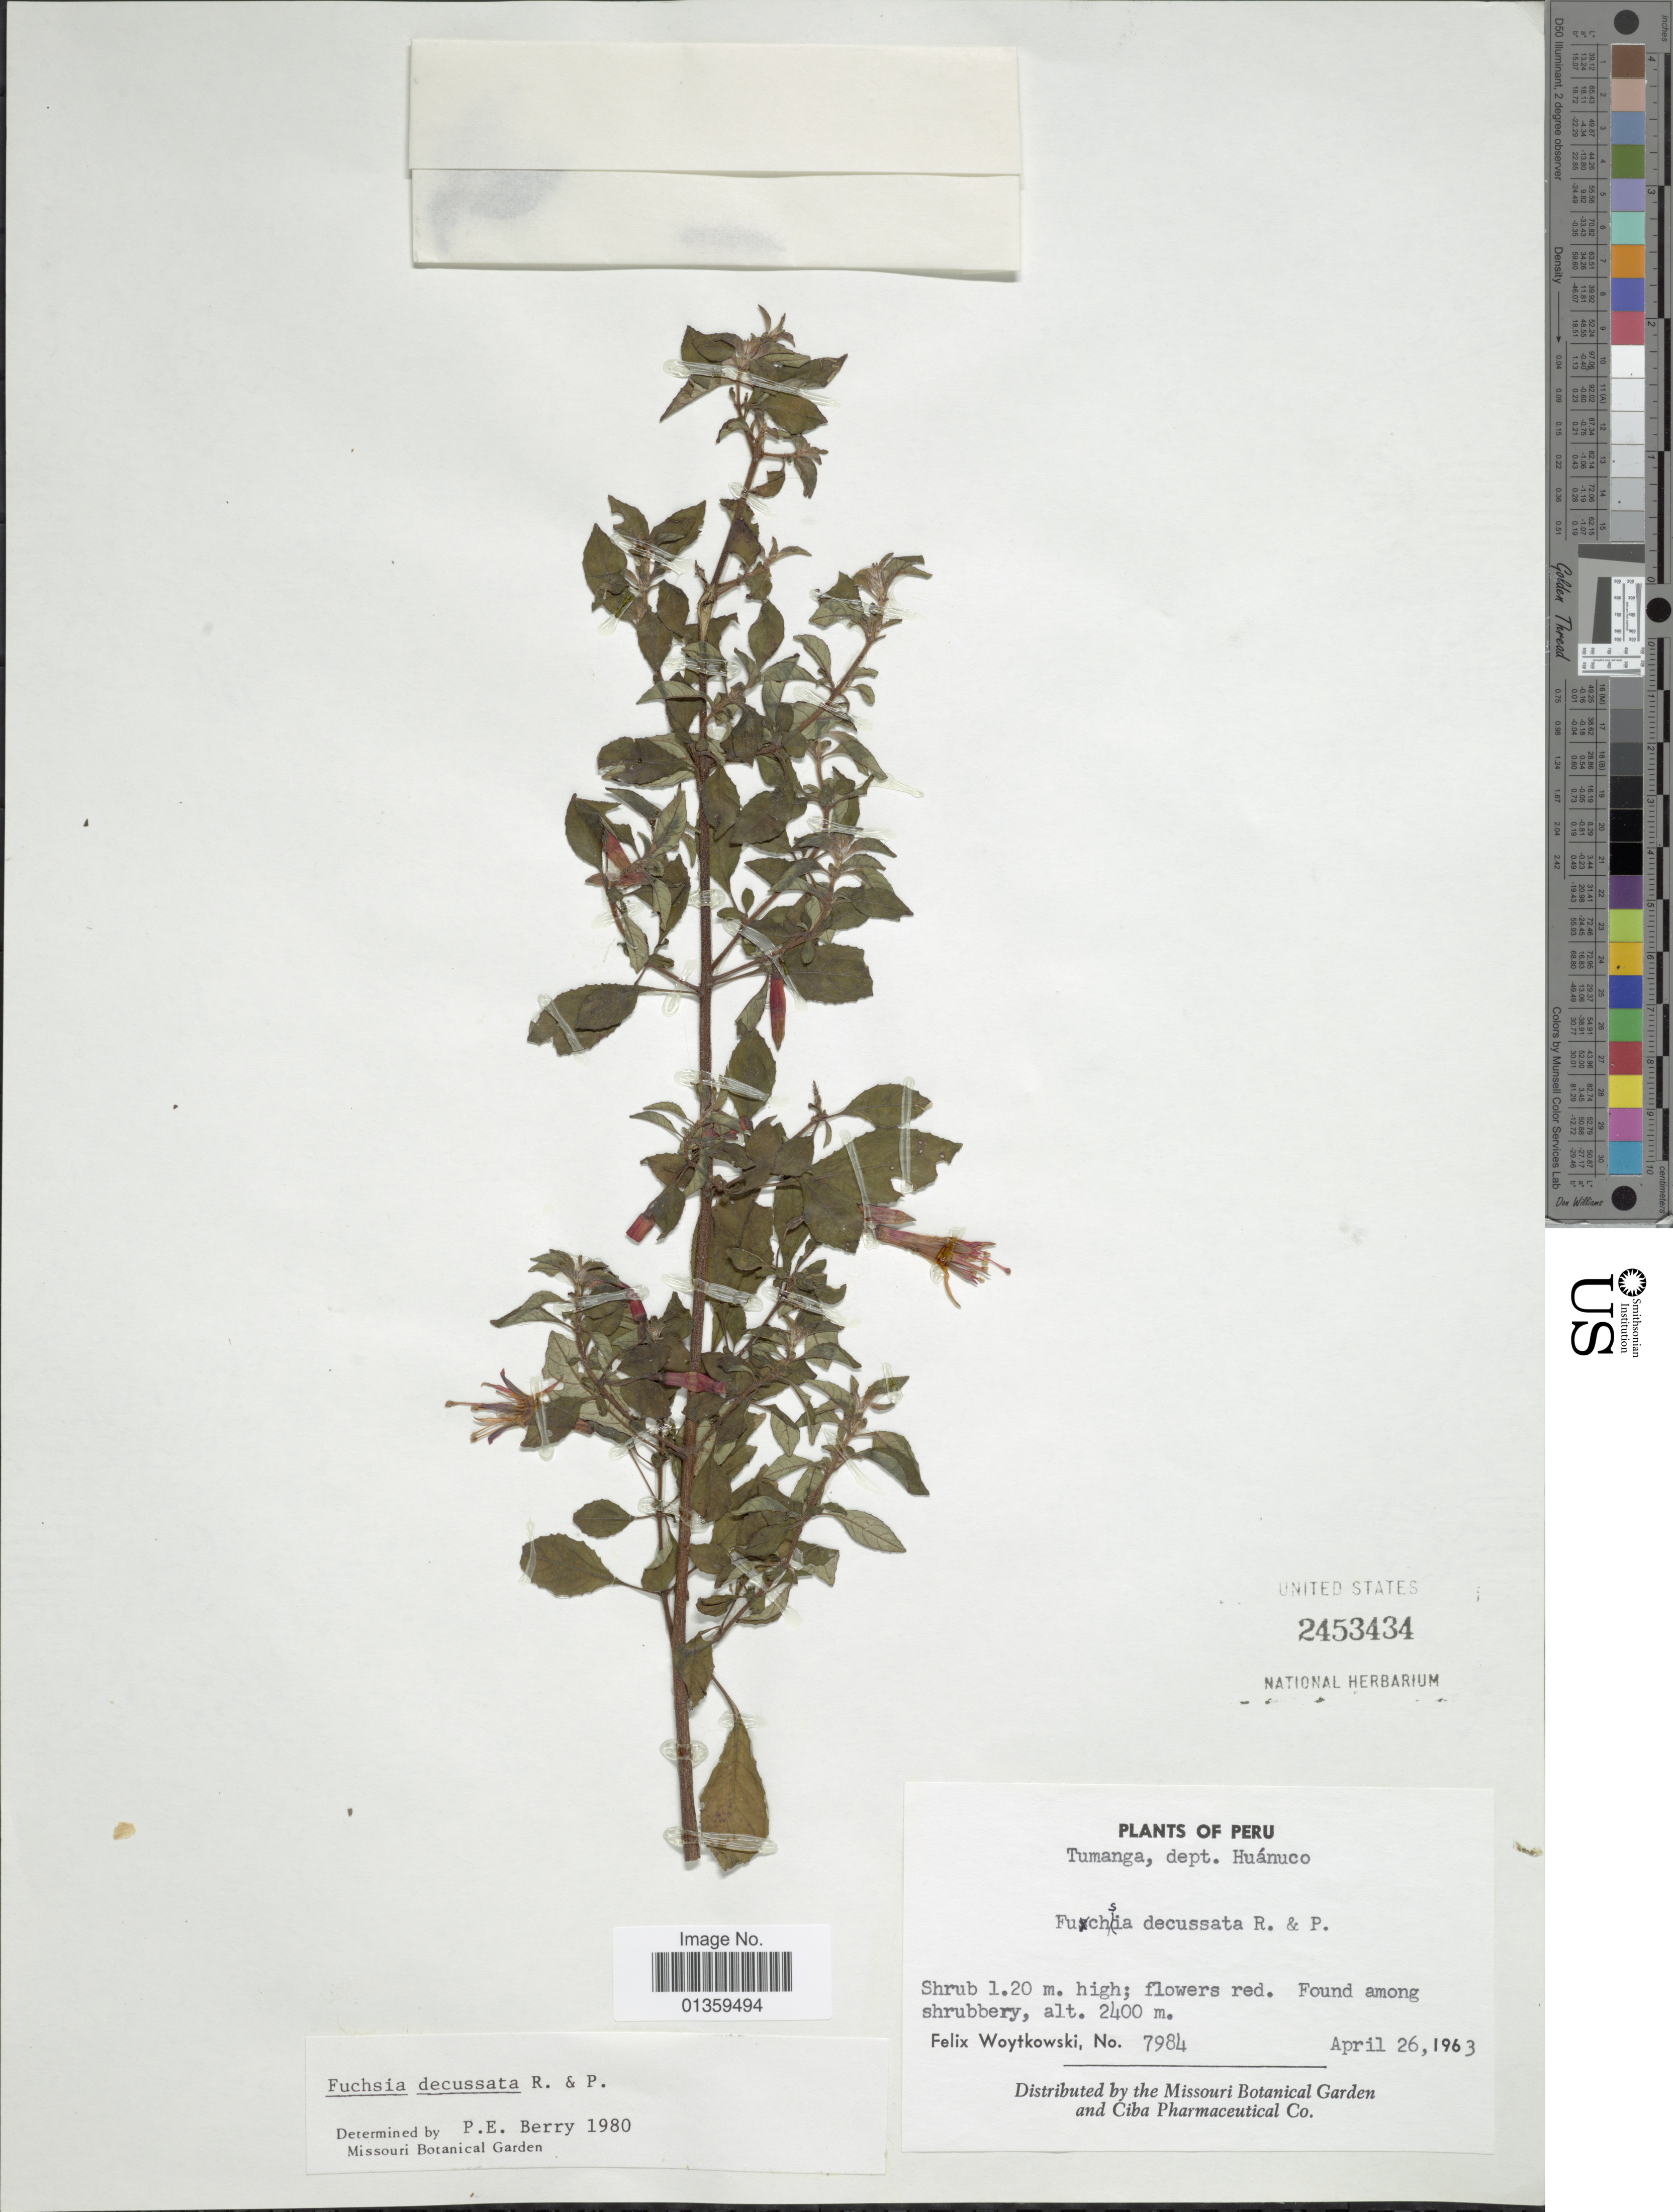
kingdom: Plantae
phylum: Tracheophyta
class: Magnoliopsida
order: Myrtales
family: Onagraceae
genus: Fuchsia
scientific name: Fuchsia decussata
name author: Ruiz & Pav.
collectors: F. Woytkowski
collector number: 7984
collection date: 1963-04-26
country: Peru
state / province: Huánuco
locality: Tumanga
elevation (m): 2400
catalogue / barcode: US 2453434